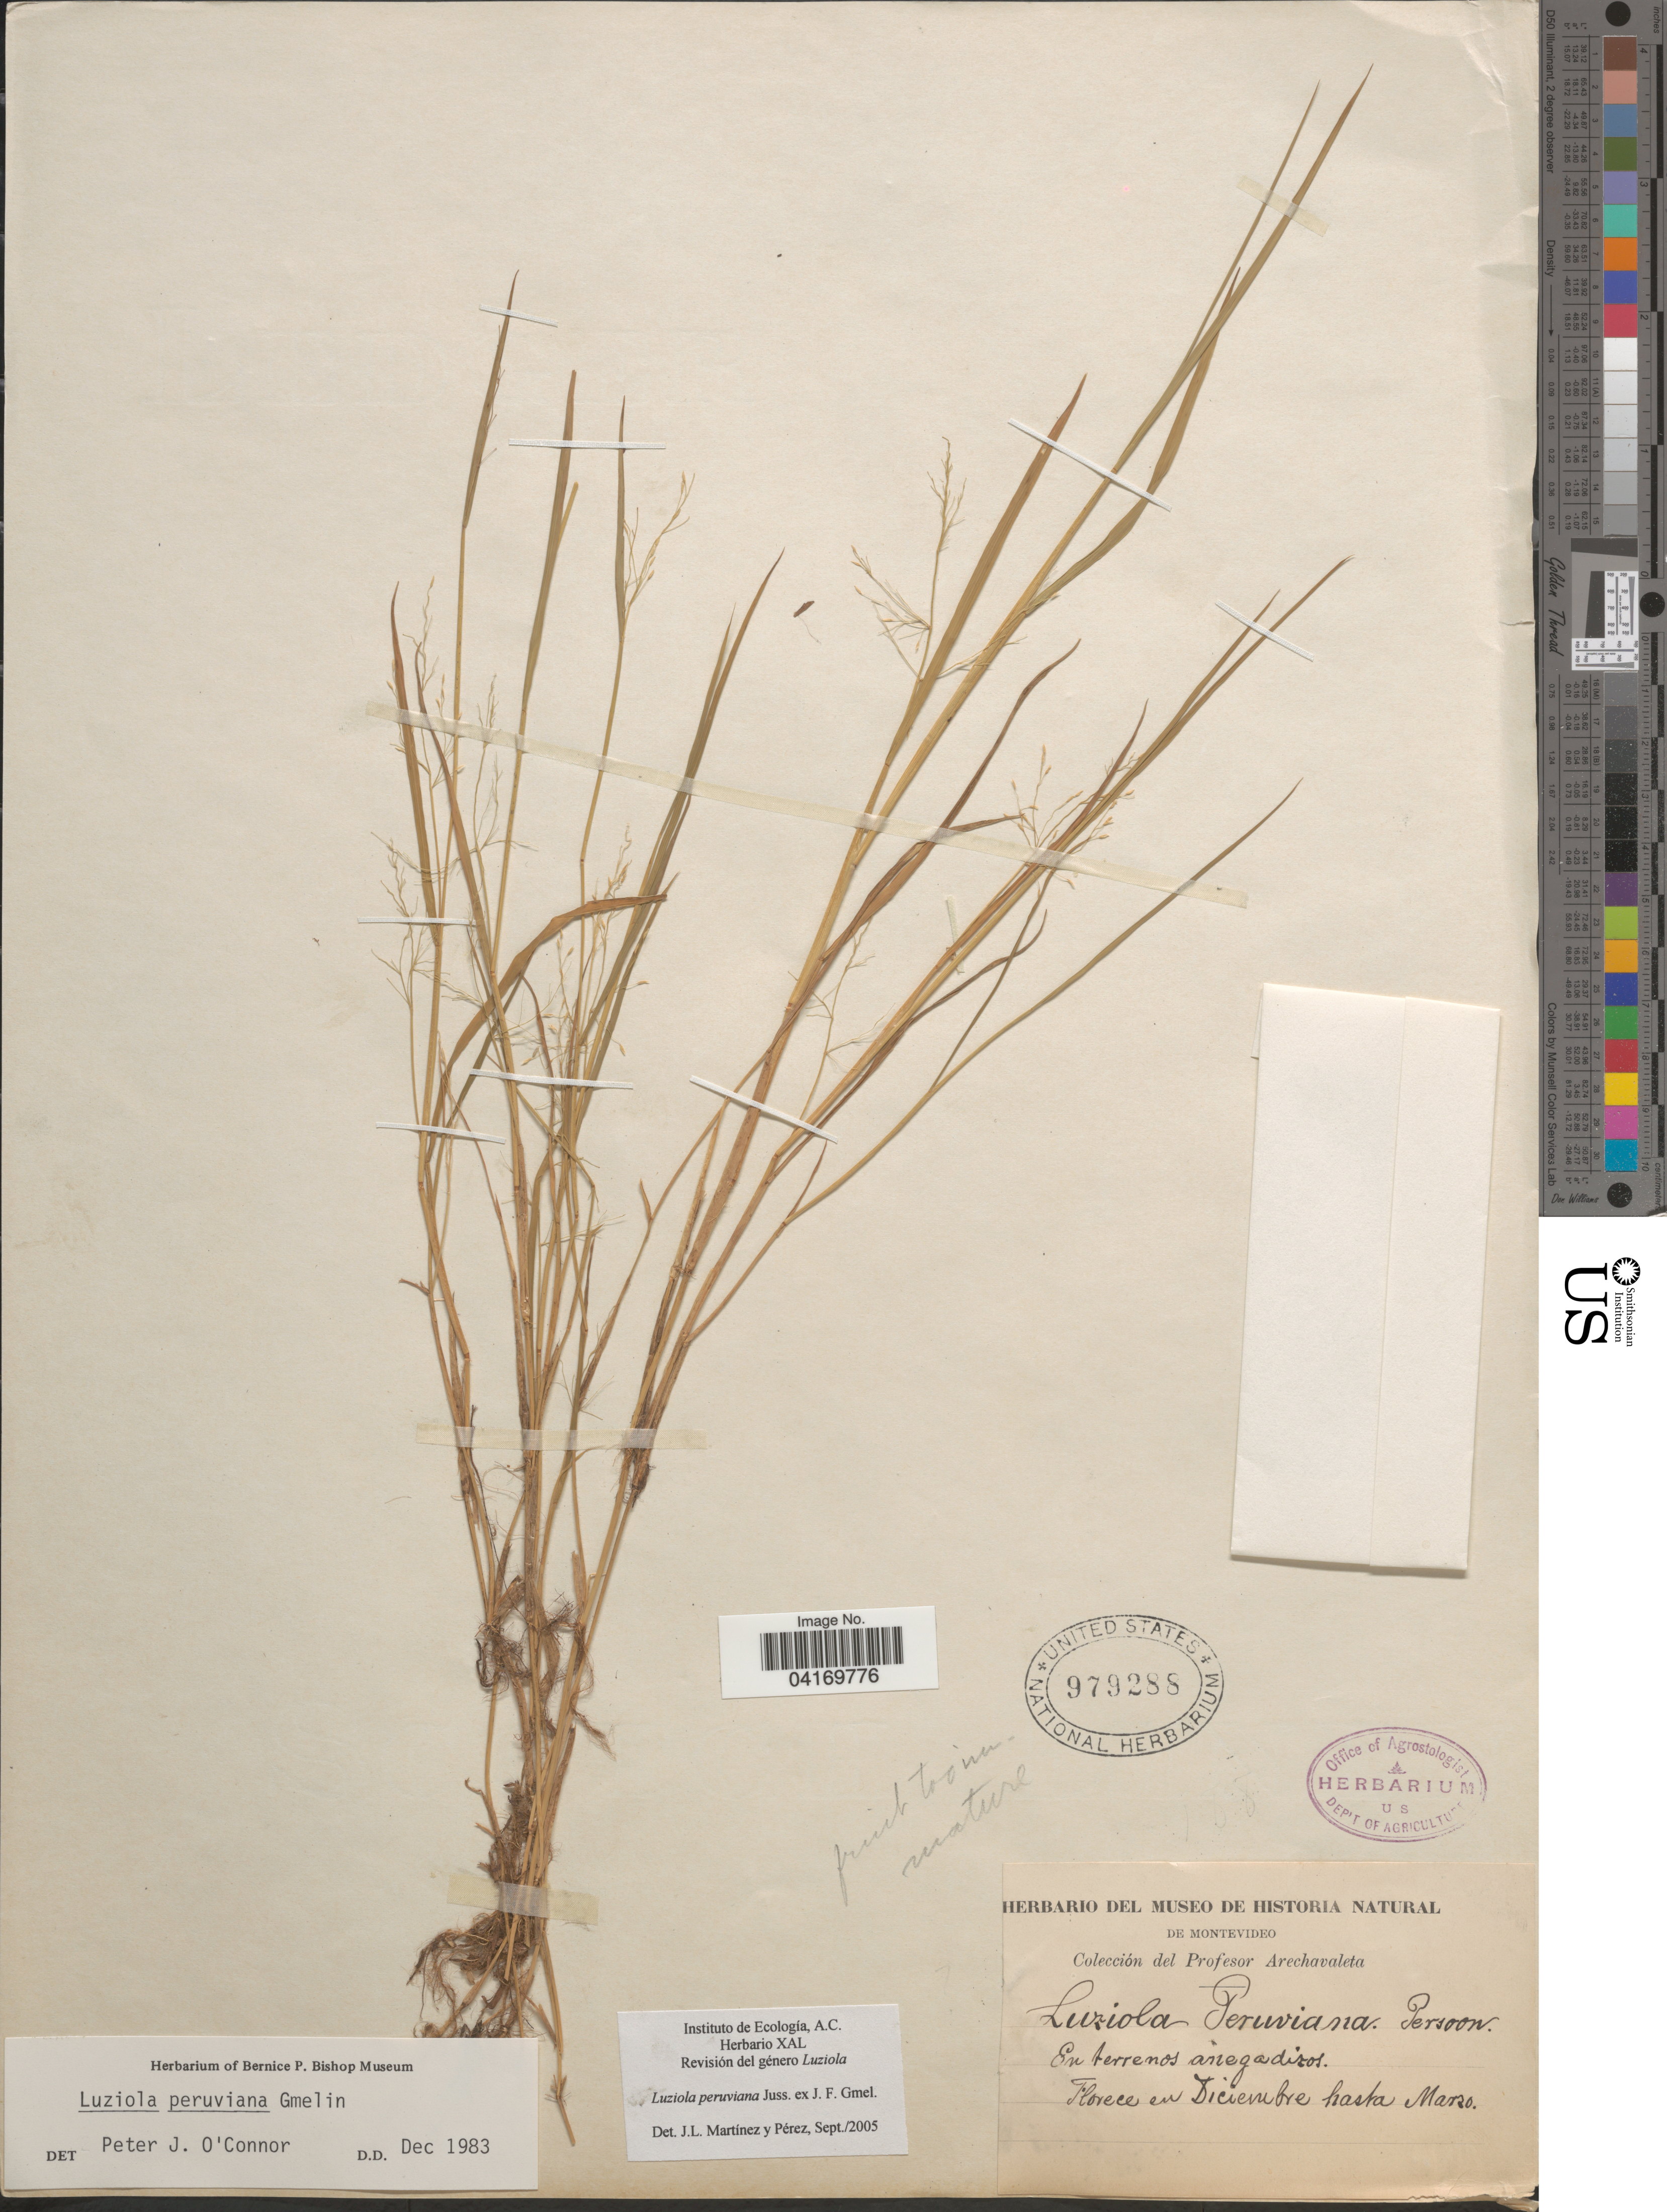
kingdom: Plantae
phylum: Tracheophyta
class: Liliopsida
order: Poales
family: Poaceae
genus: Luziola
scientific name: Luziola peruviana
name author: Juss. ex J.F. Gmel.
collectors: Arechavaleta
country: Uruguay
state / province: Montevideo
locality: En terrenos anegadizos.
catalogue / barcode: US 979288